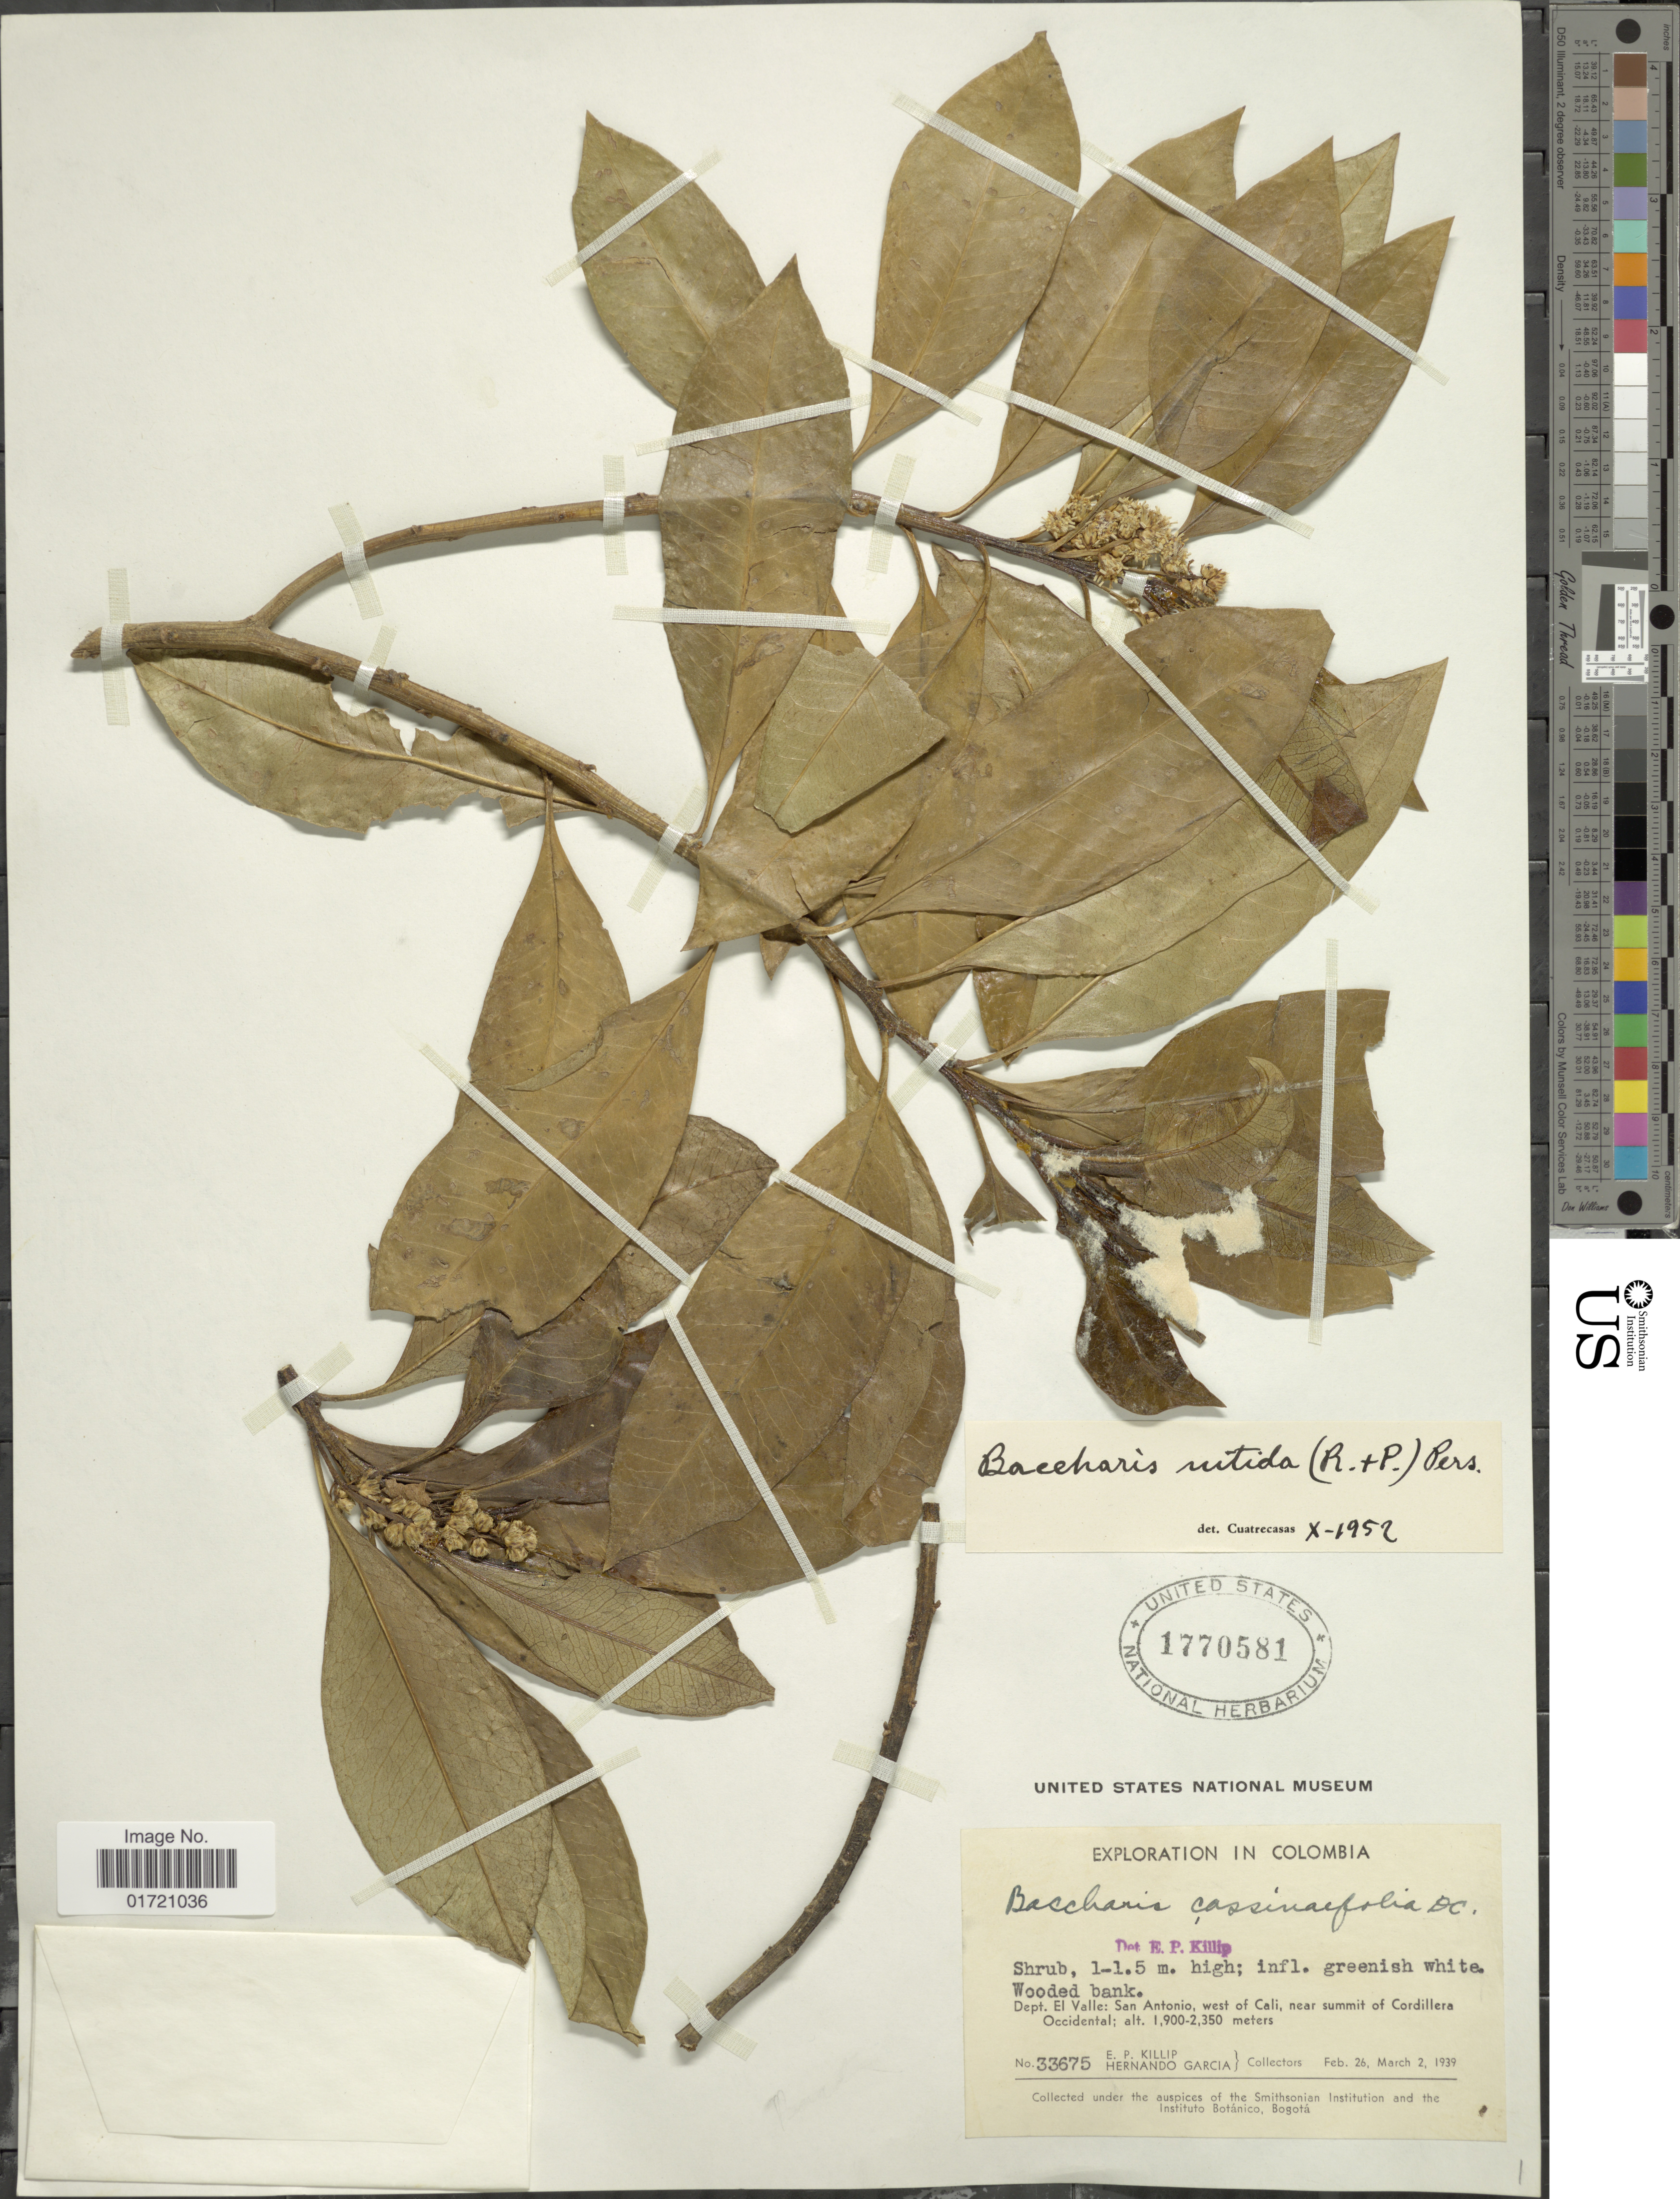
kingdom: Plantae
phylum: Tracheophyta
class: Magnoliopsida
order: Asterales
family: Asteraceae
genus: Baccharis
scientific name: Baccharis nitida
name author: (Ruiz & Pav.) Pers.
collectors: E. P. Killip & H. Garcia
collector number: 33675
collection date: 1939-02-26/1939-03-02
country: Colombia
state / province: Valle del Cauca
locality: Dept. El Valle: San Antonio, west of Cali, near summit of Cordillera Occidental.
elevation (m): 1900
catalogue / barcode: US 1770581